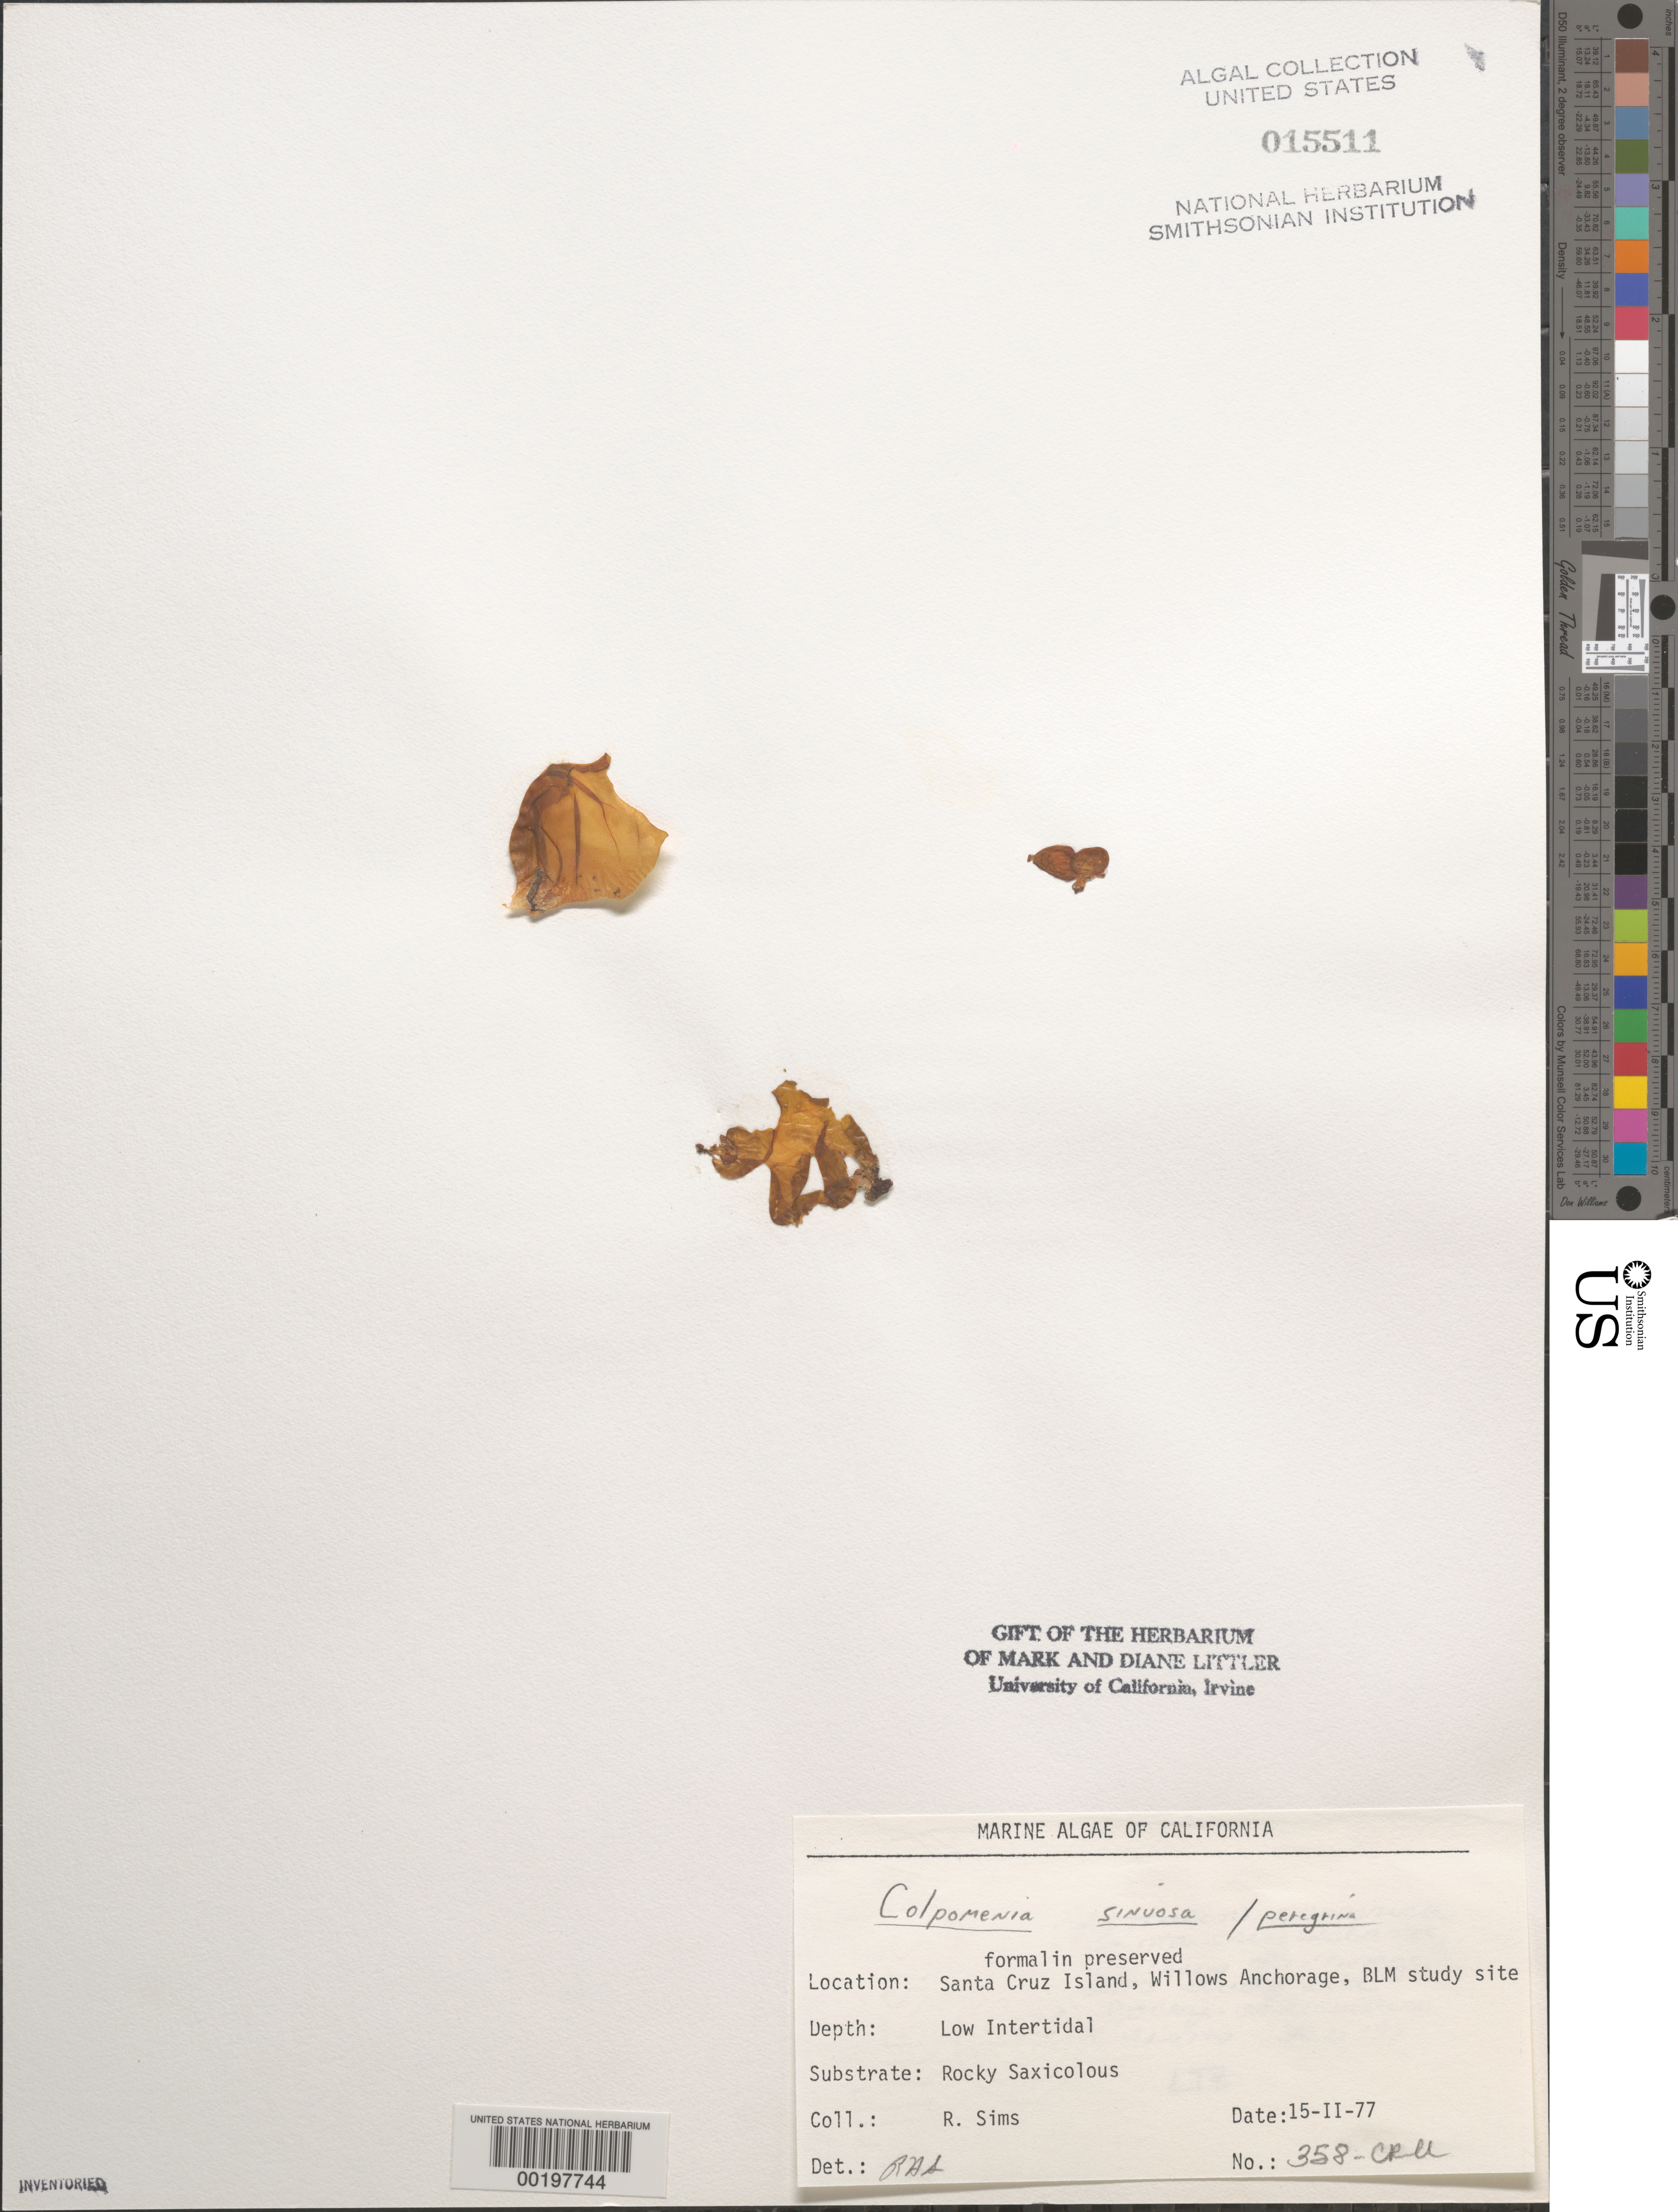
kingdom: Chromista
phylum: Ochrophyta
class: Phaeophyceae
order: Scytosiphonales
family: Scytosiphonaceae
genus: Colpomenia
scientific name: Colpomenia sinuosa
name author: (K. Mert. ex Roth) Derbes & Solier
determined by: Sims, Robert H.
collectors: R. H. Sims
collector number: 358-cru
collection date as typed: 15 Feb 1977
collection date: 1977-02-15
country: United States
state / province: California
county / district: Santa Barbara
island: Santa Cruz Island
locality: Willows Anchorage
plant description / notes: BLM-SOCALBIGHT Rocky Intertidal Survey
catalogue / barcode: US 15511